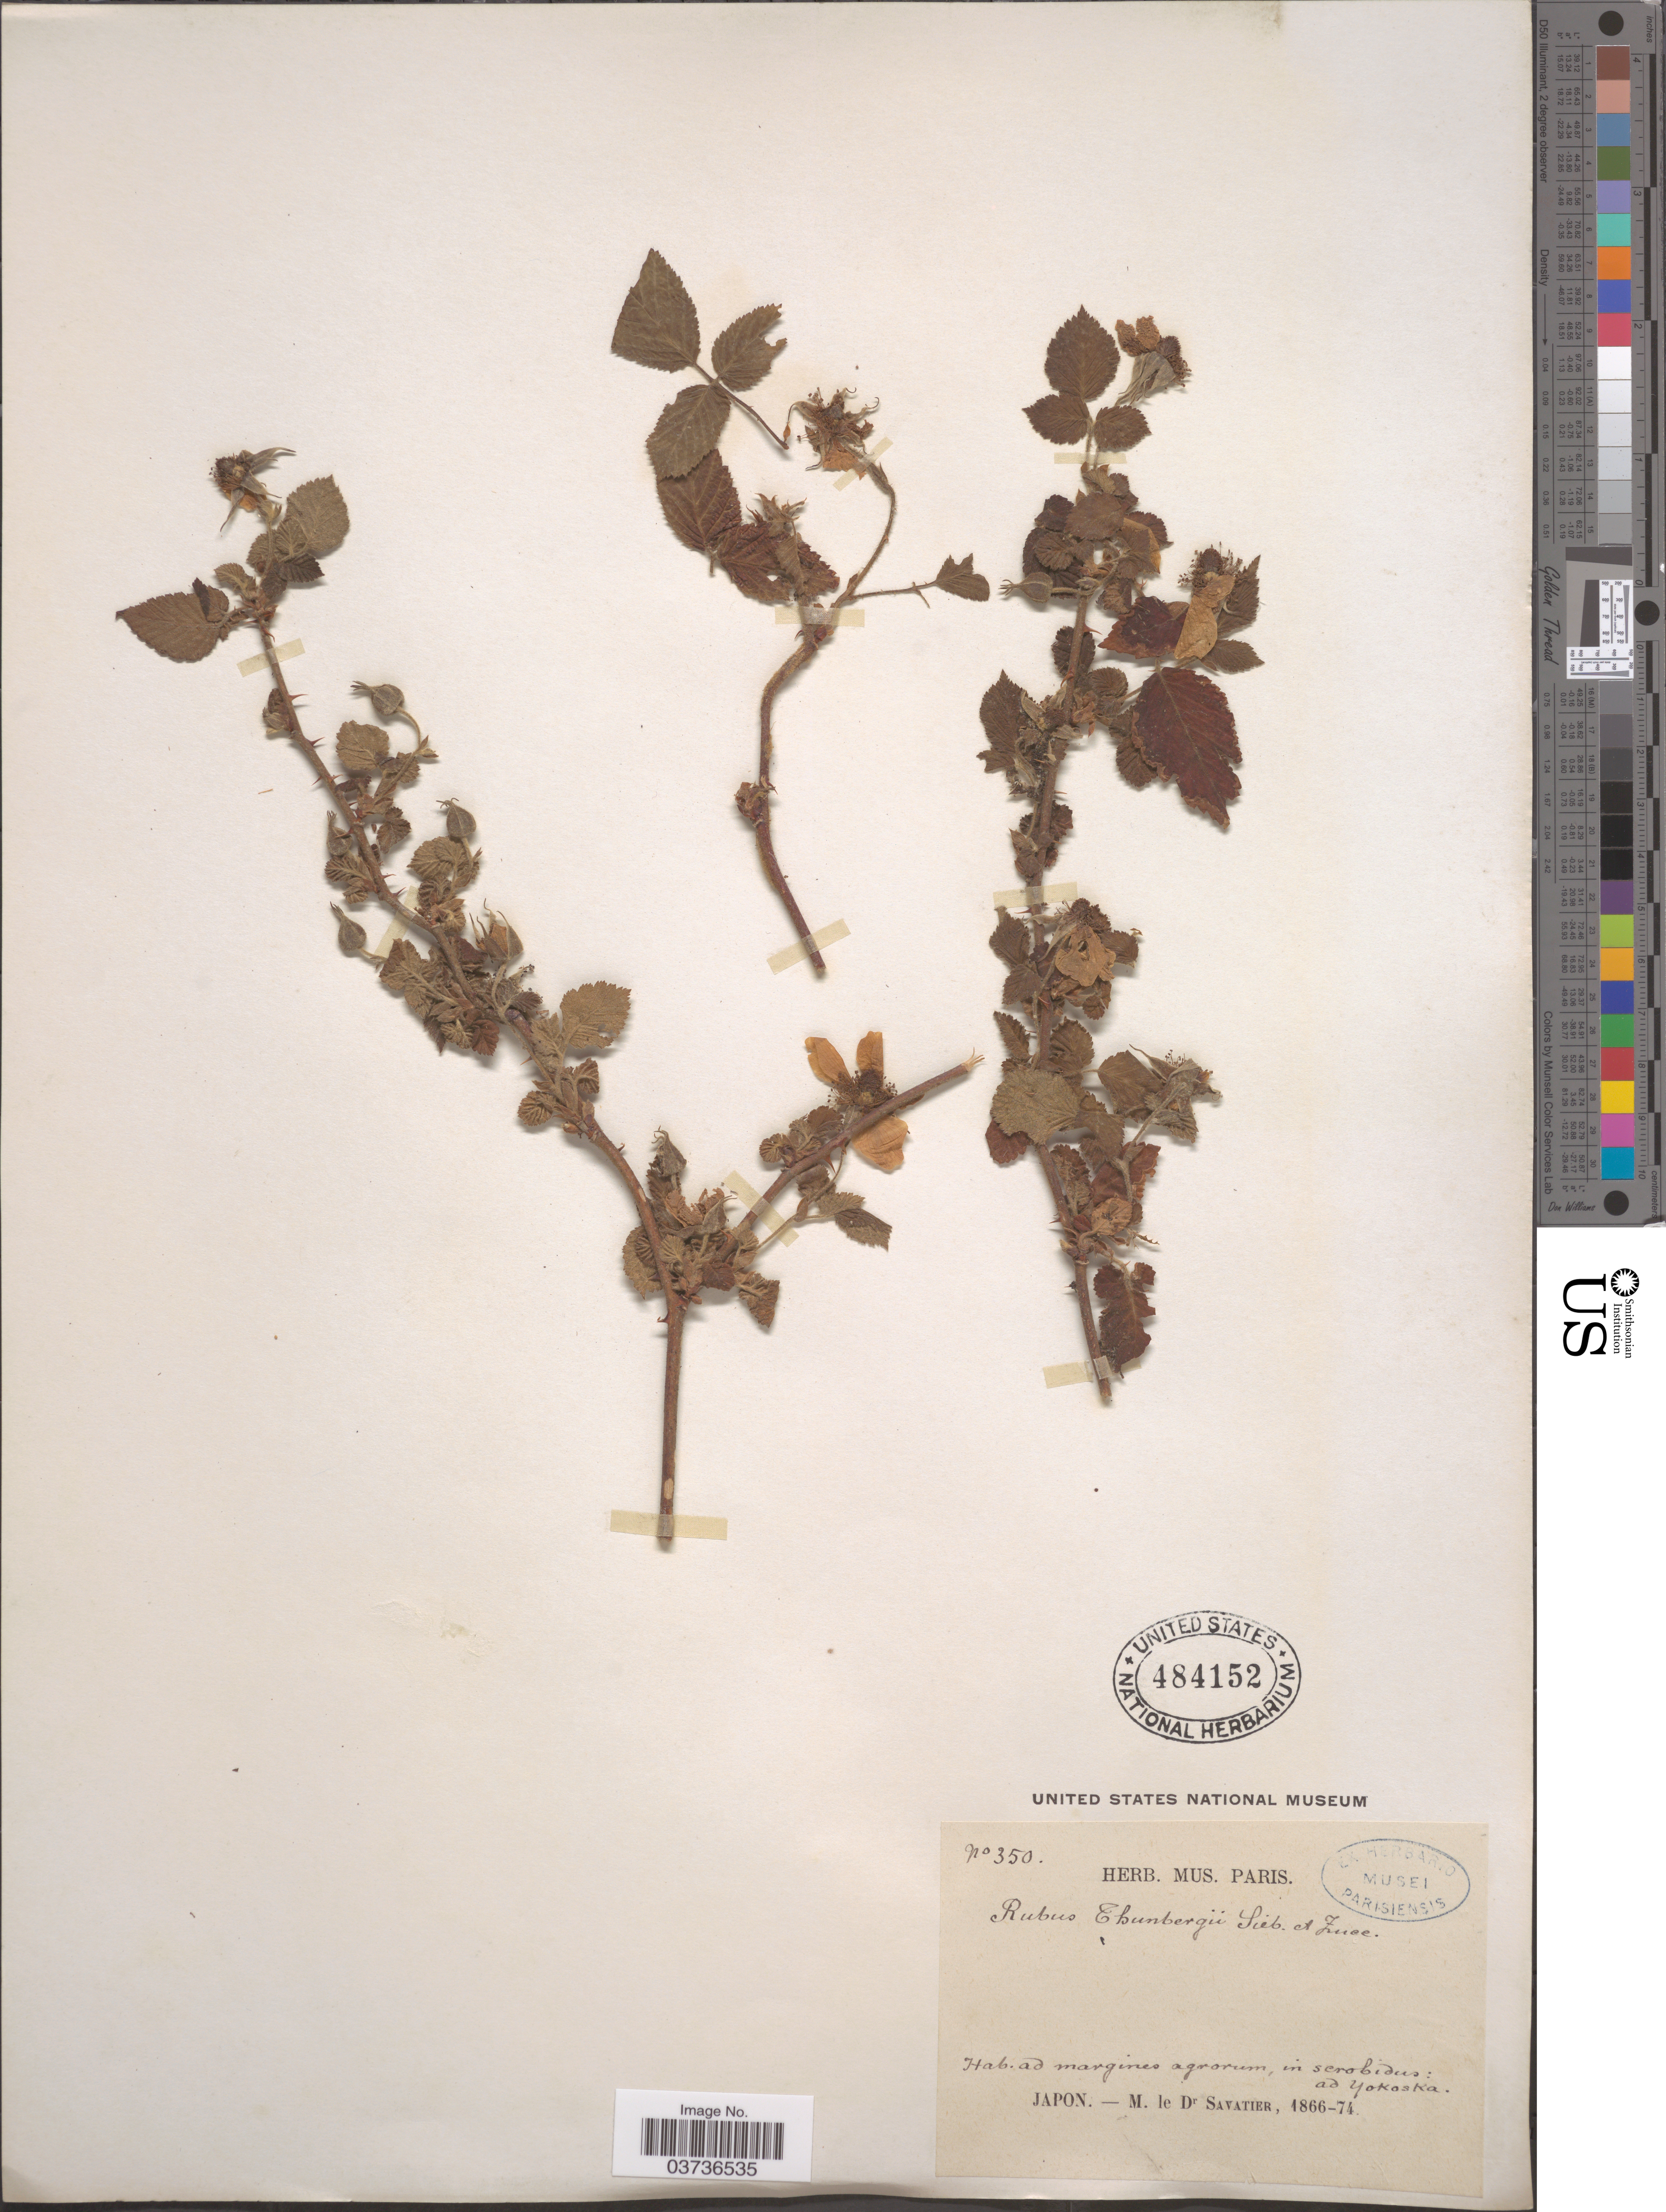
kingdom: Plantae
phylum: Tracheophyta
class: Magnoliopsida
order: Rosales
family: Rosaceae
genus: Rubus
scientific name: Rubus thunbergii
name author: Siebold & Zucc.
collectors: M. Savatier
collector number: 350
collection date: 1866/1874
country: Japan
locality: Ad Yokoska.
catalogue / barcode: US 484152